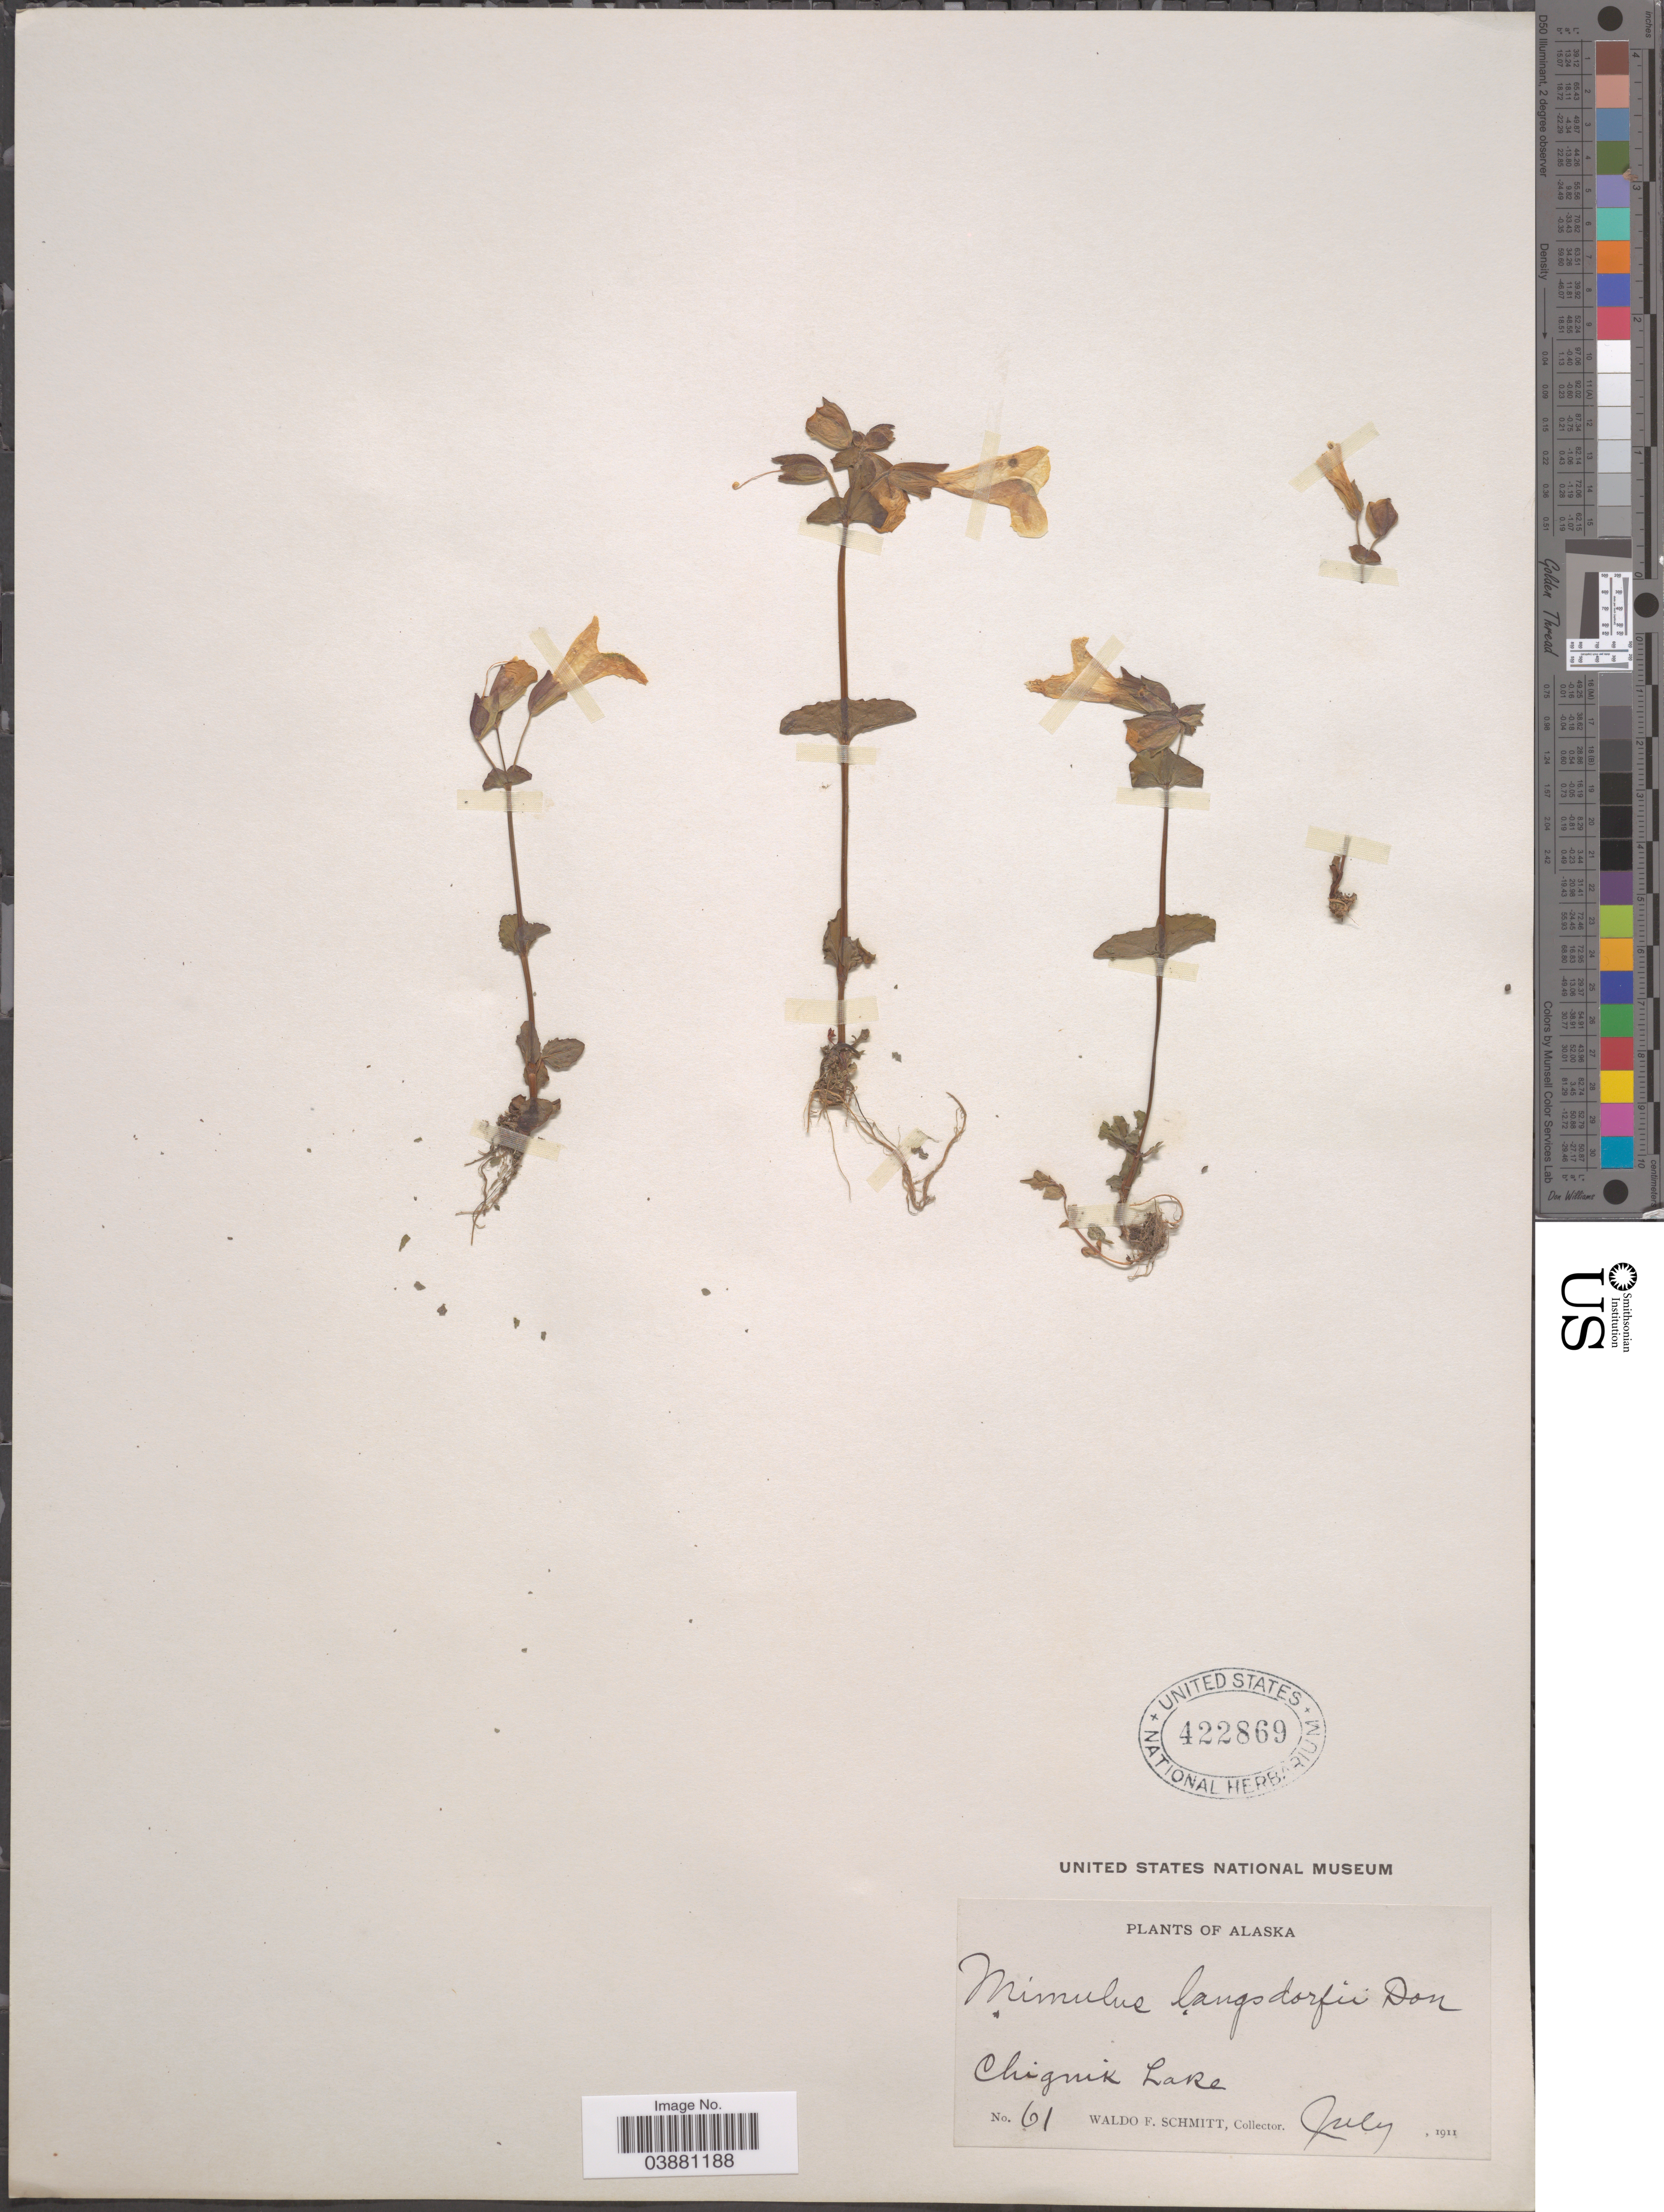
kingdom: Plantae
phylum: Tracheophyta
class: Magnoliopsida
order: Lamiales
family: Phrymaceae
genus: Mimulus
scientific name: Mimulus guttatus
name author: DC.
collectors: W. F. Schmitt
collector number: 61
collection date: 1911-07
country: United States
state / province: Alaska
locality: Chignik Lake.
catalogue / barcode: US 422869